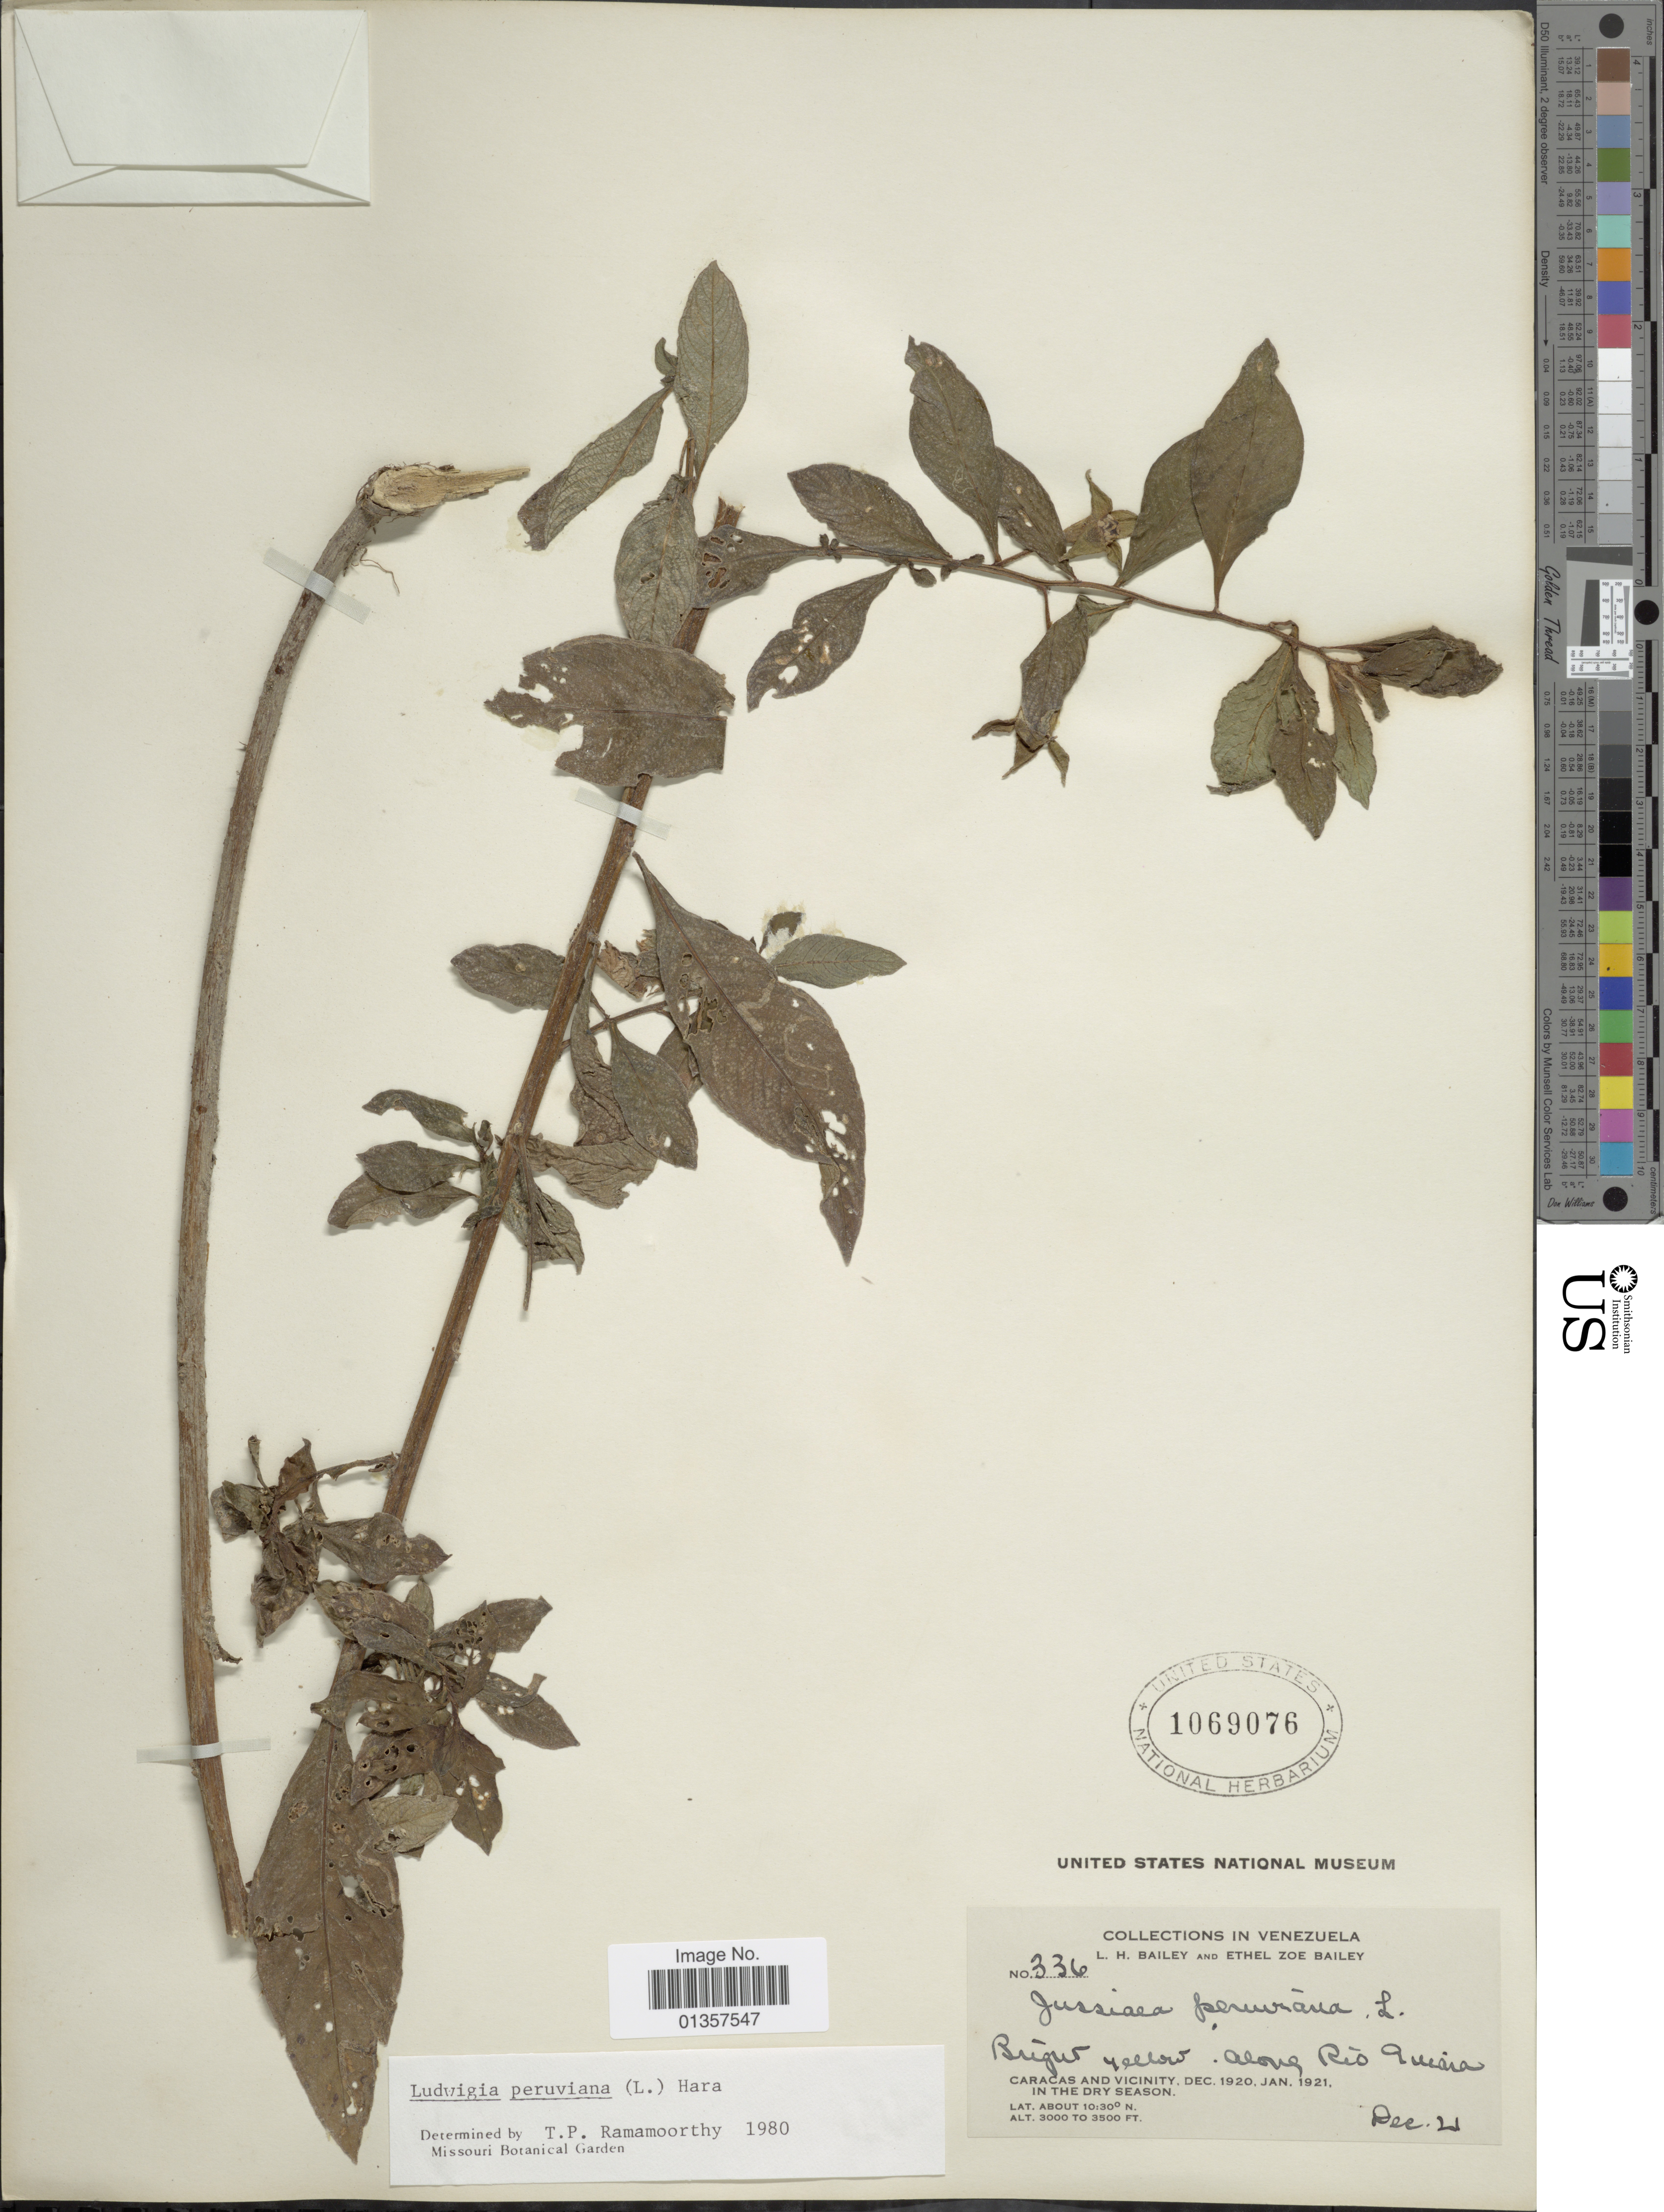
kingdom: Plantae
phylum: Tracheophyta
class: Magnoliopsida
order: Myrtales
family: Onagraceae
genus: Ludwigia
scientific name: Ludwigia peruviana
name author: (L.) H. Hara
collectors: L. H. Bailey & E. Z. Bailey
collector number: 336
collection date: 1921-12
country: Venezuela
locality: Along Rio Guiara, Caracas and vicinity.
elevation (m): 914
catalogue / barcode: US 1069076